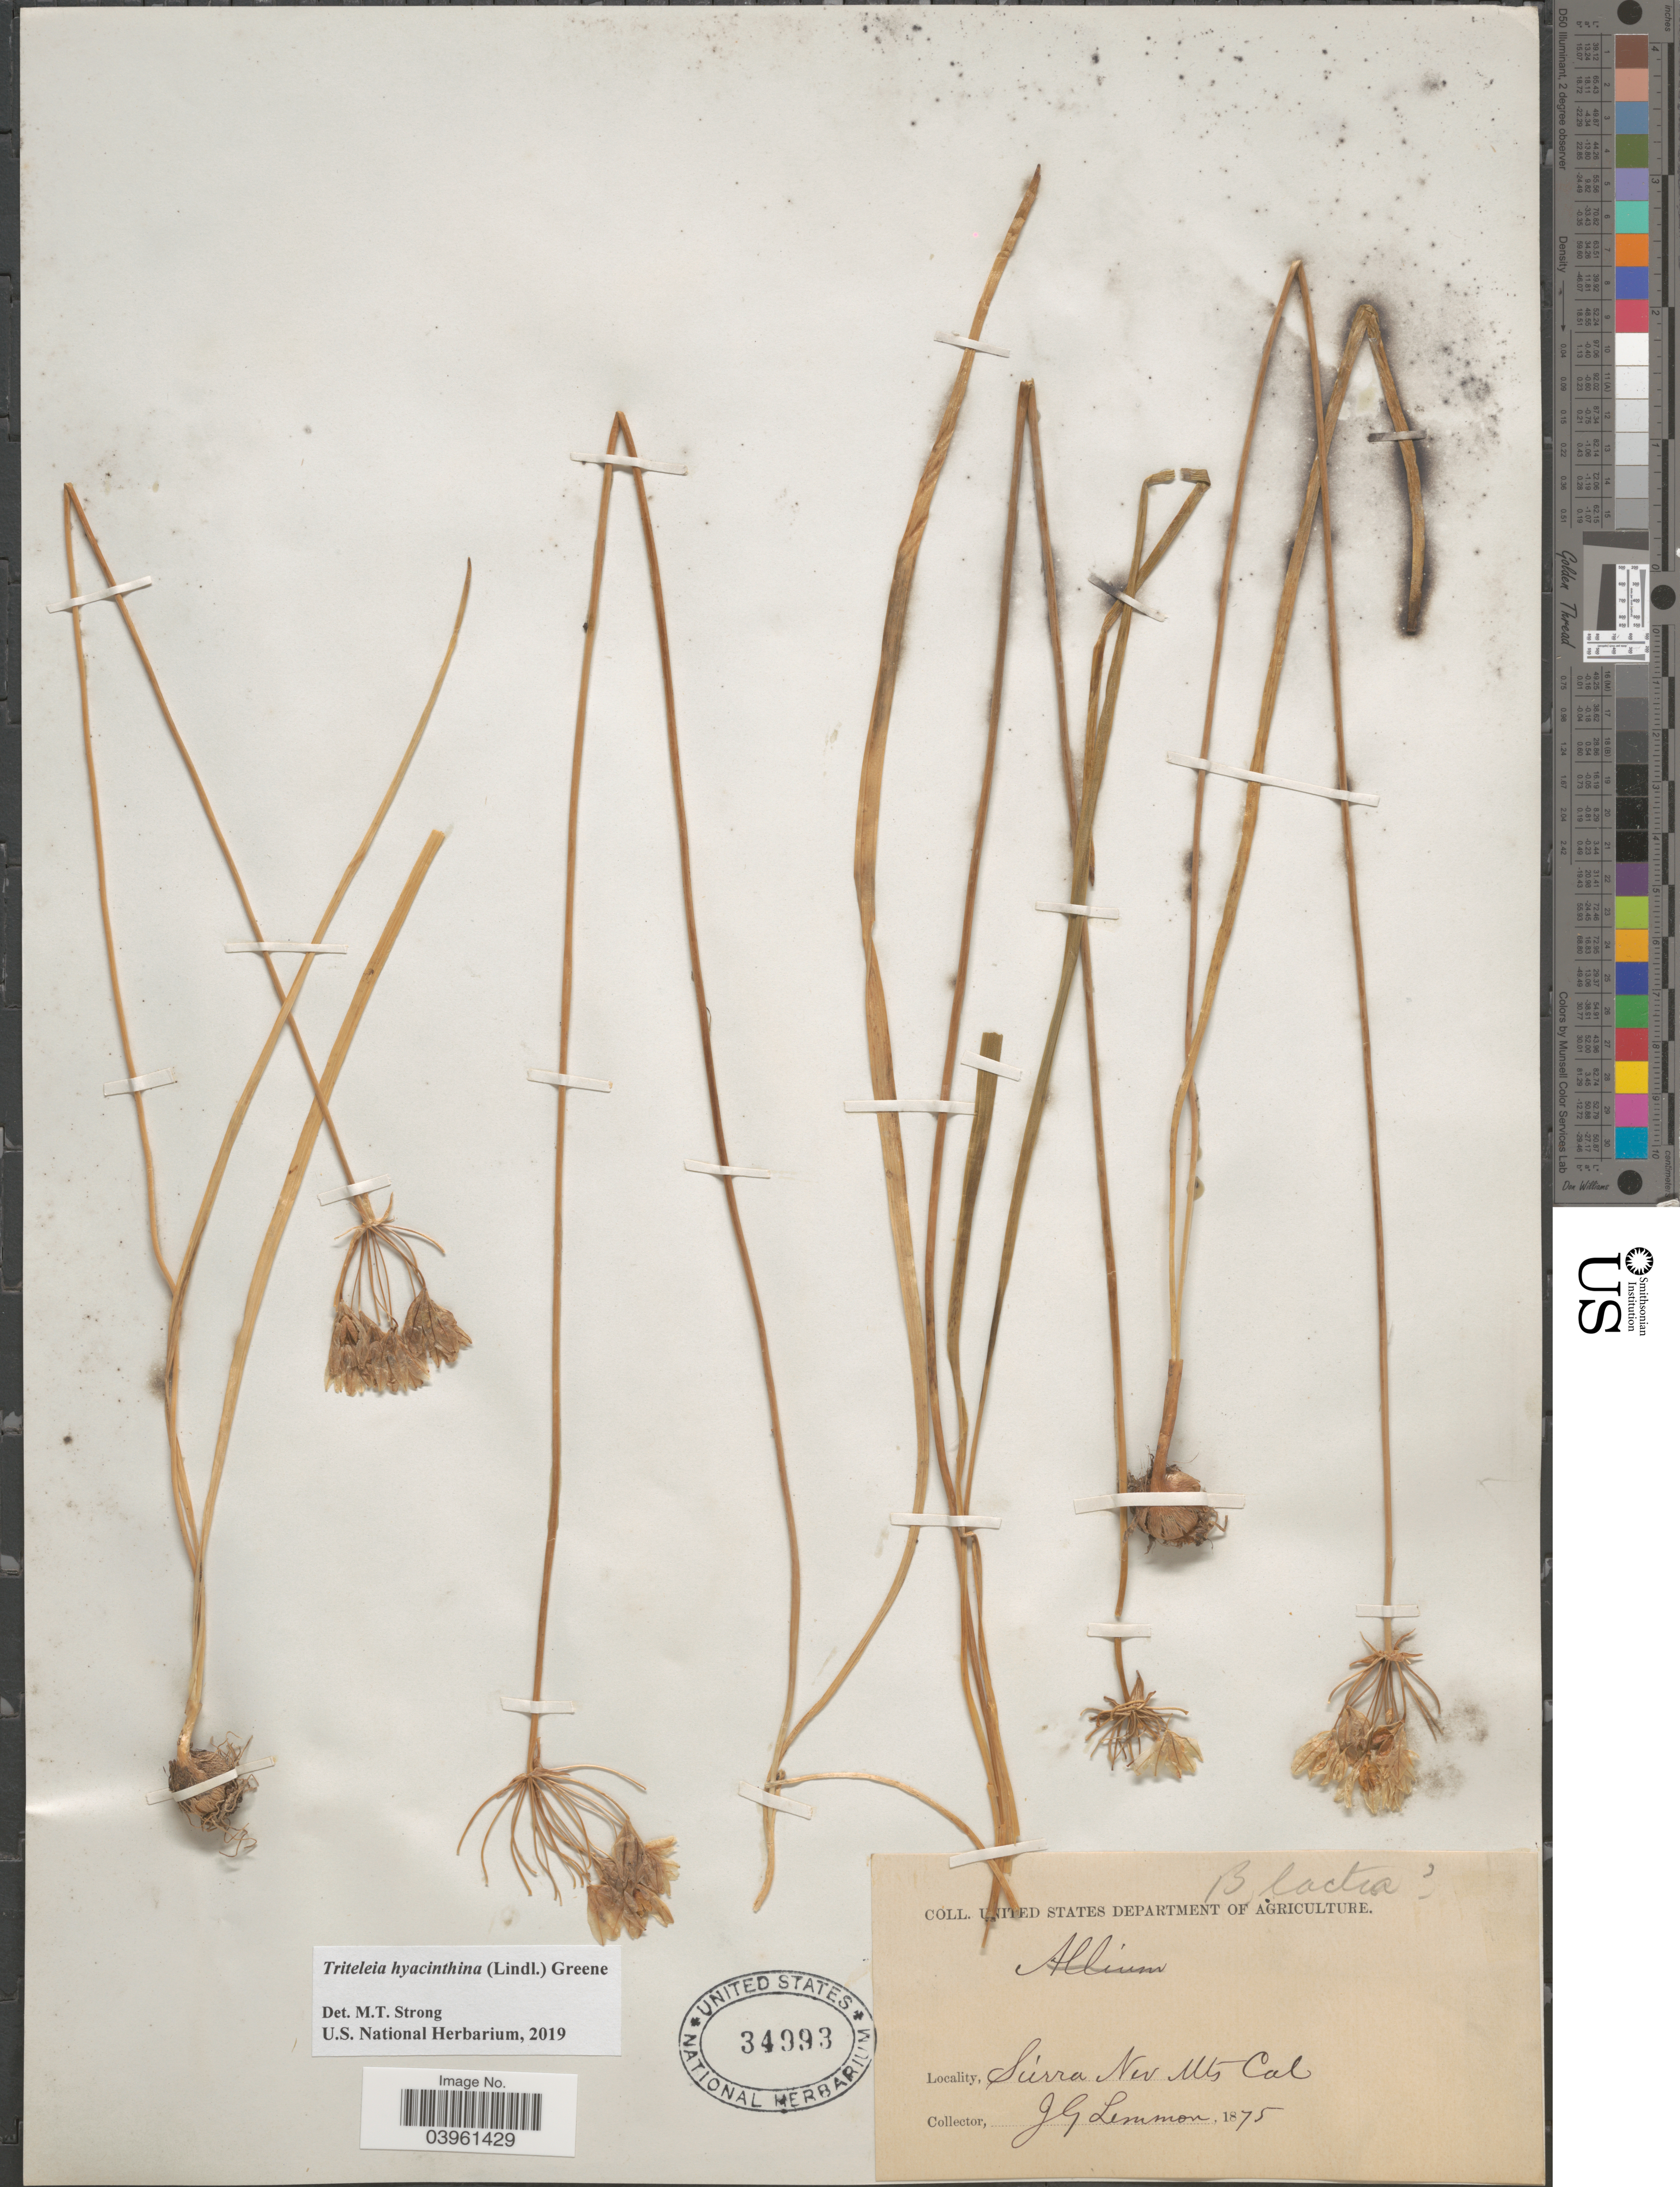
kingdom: Plantae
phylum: Tracheophyta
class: Liliopsida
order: Asparagales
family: Asparagaceae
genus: Triteleia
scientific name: Triteleia hyacinthina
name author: (Lindl.) Greene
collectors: J. Lemmon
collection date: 1875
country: United States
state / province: California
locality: Sierra Nev Mts.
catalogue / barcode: US 34993